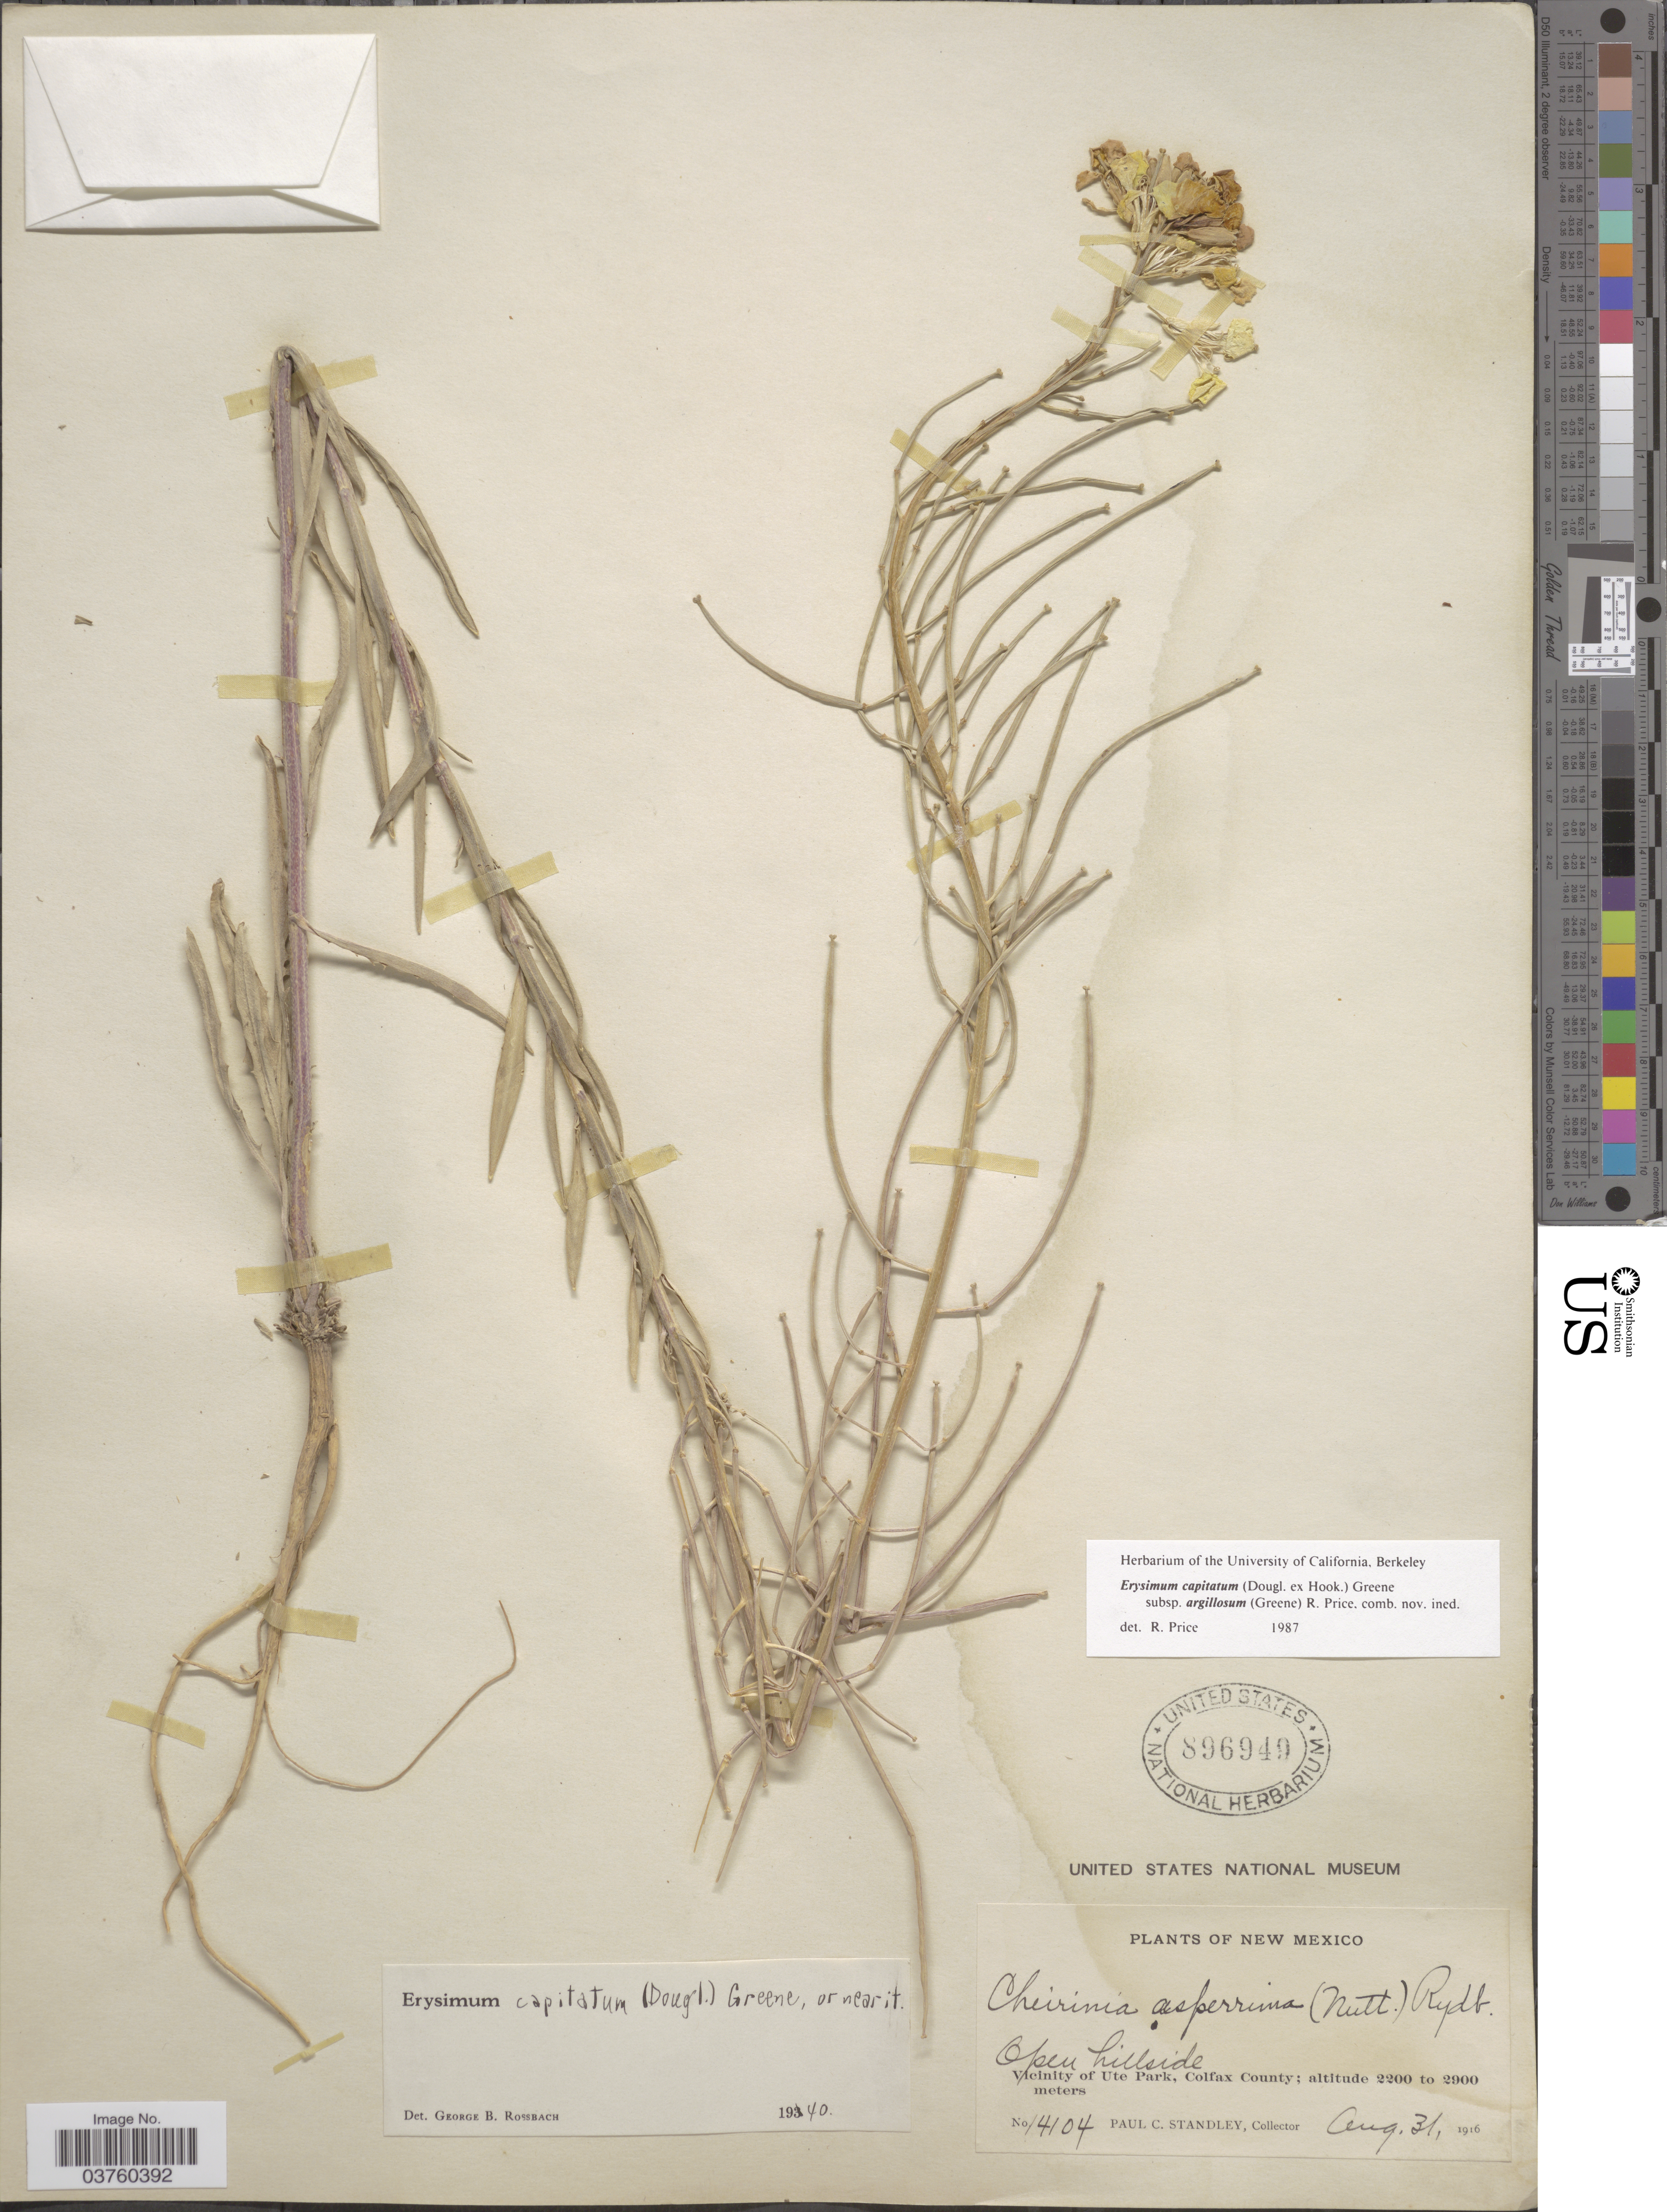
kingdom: Plantae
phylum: Tracheophyta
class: Magnoliopsida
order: Brassicales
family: Brassicaceae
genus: Erysimum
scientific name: Erysimum capitatum var. argillosum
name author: (Greene) R.J. Davis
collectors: P. C. Standley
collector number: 14104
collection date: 1916-08-31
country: United States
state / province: New Mexico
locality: Vicinity of Ute Park, Colfax County.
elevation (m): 2200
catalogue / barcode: US 896940